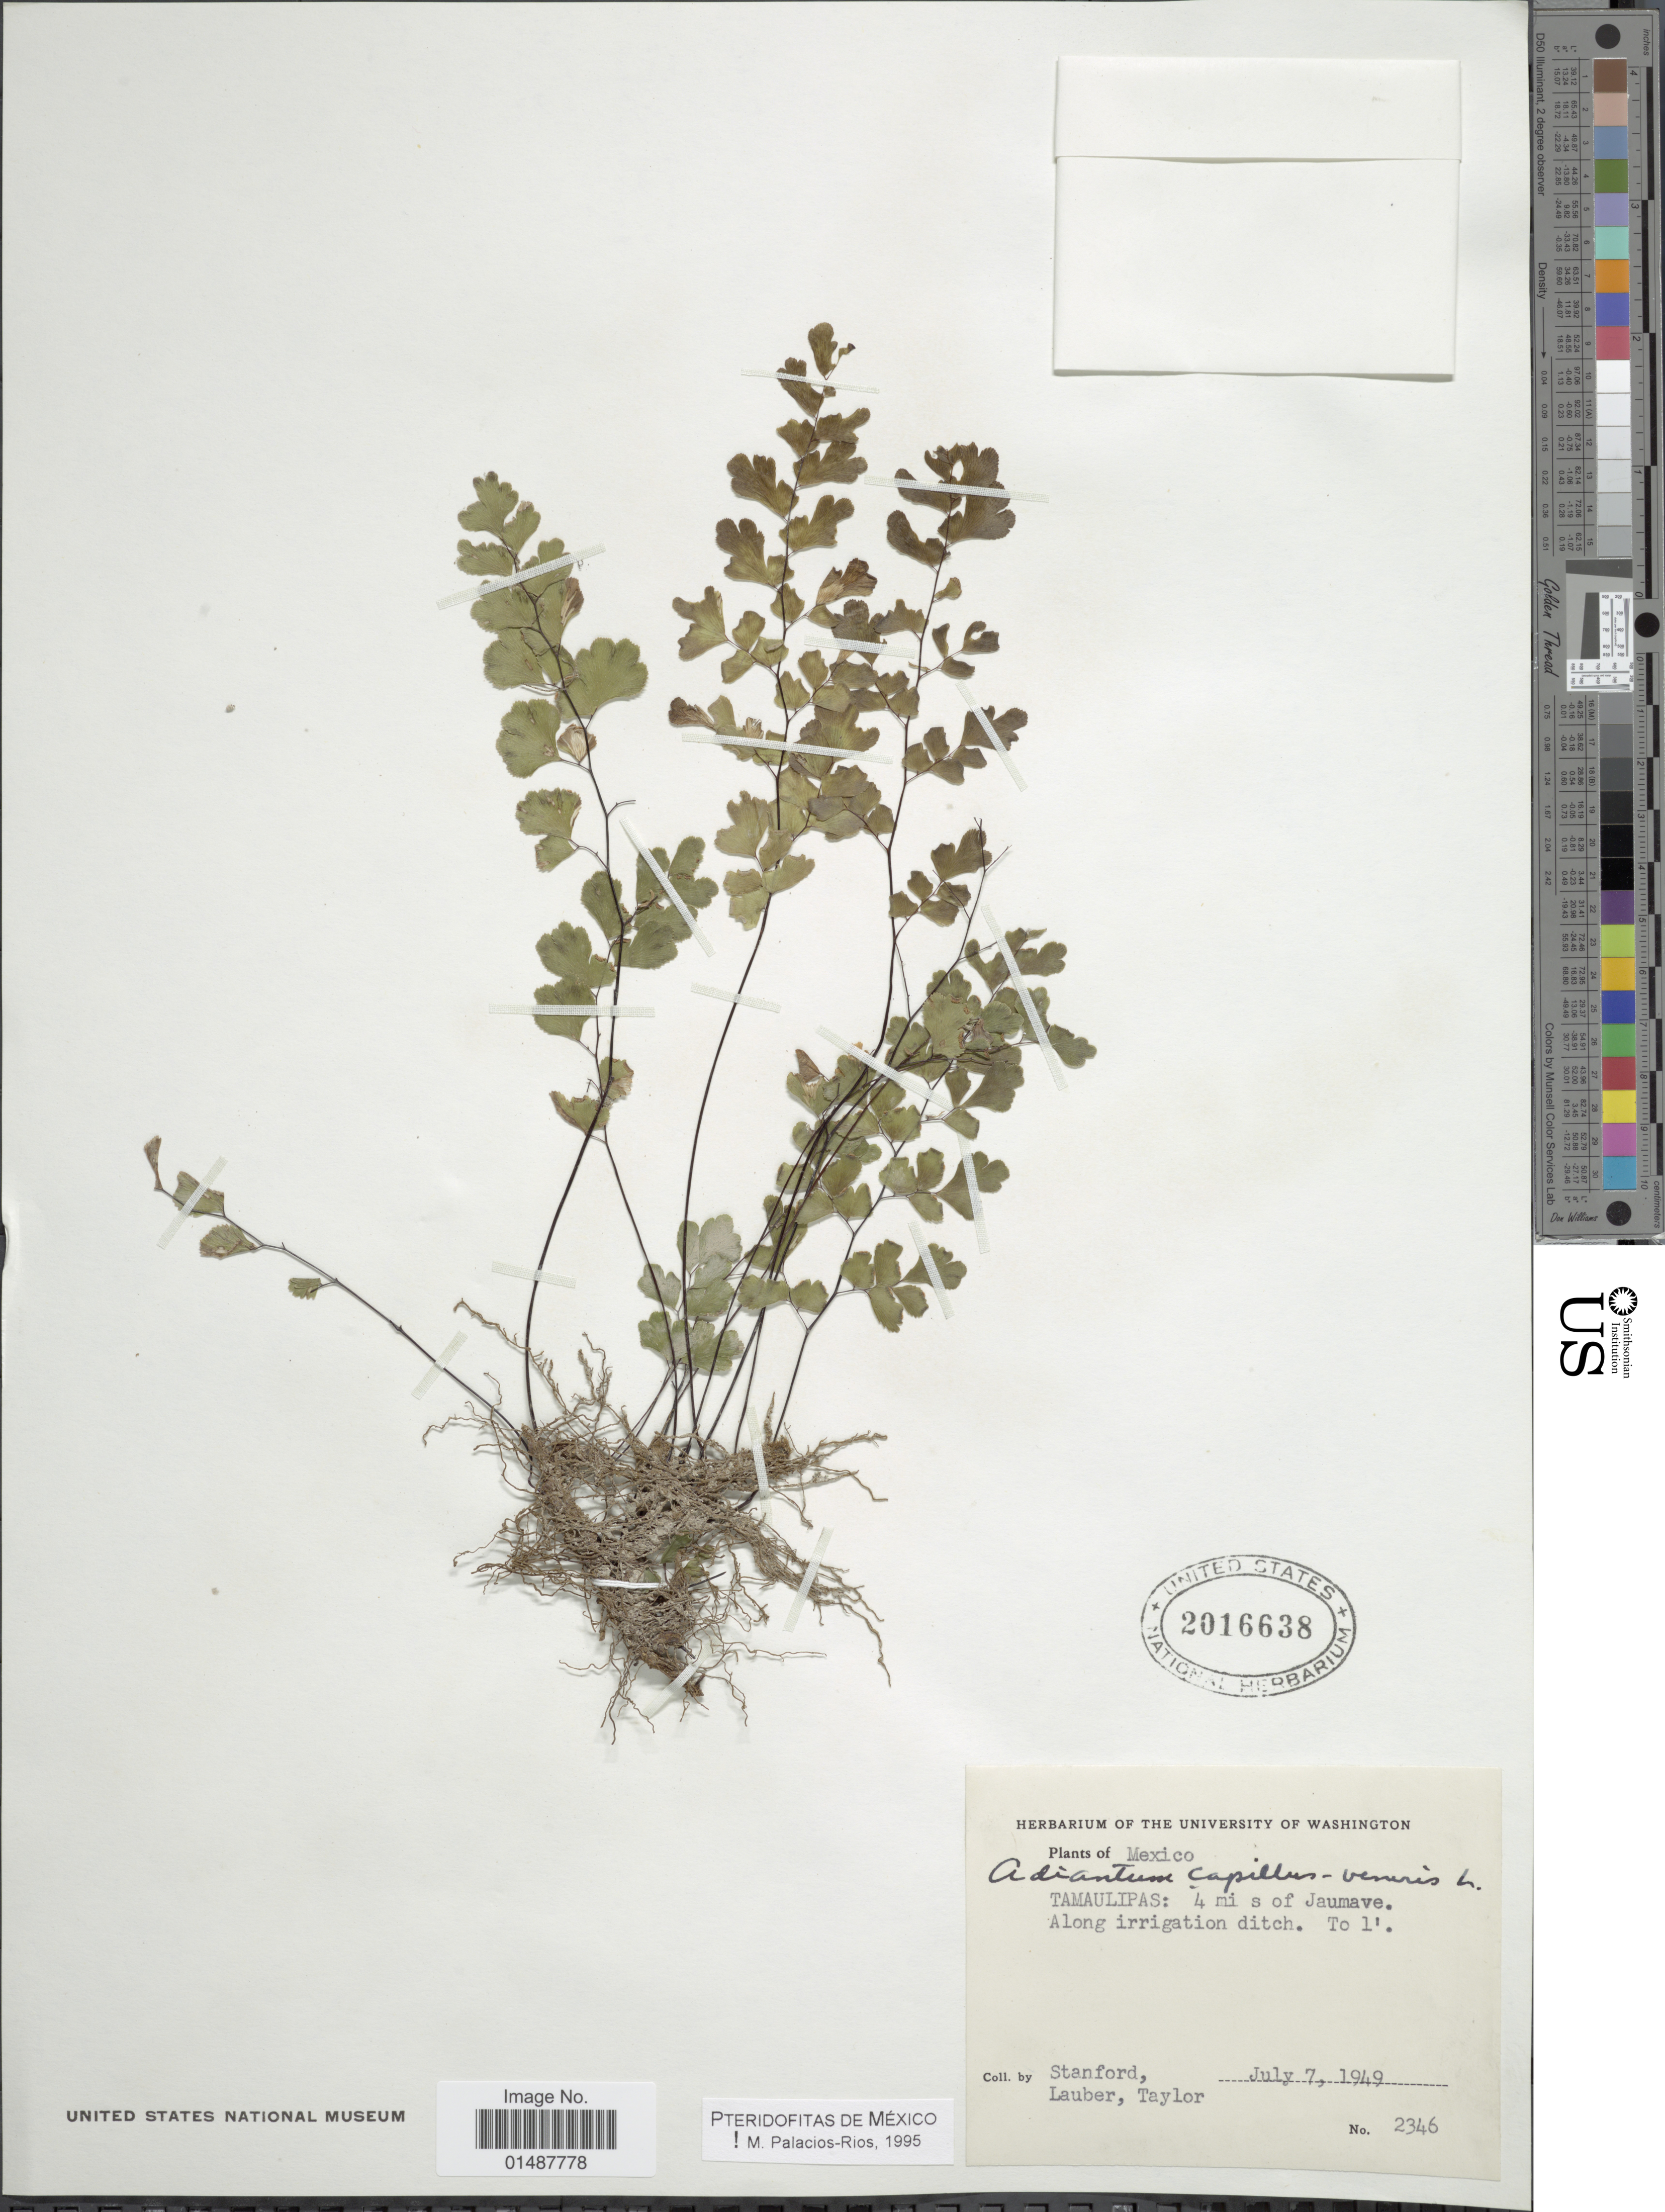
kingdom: Plantae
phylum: Tracheophyta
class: Polypodiopsida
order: Polypodiales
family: Pteridaceae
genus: Adiantum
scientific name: Adiantum capillus-veneris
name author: L.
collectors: -. Stanford, Lauber, -- & -- Taylor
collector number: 2346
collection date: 1949-07-07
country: Mexico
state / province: Tamaulipas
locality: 4 mi s of Jaumave, along irrigation ditch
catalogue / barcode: US 2016638